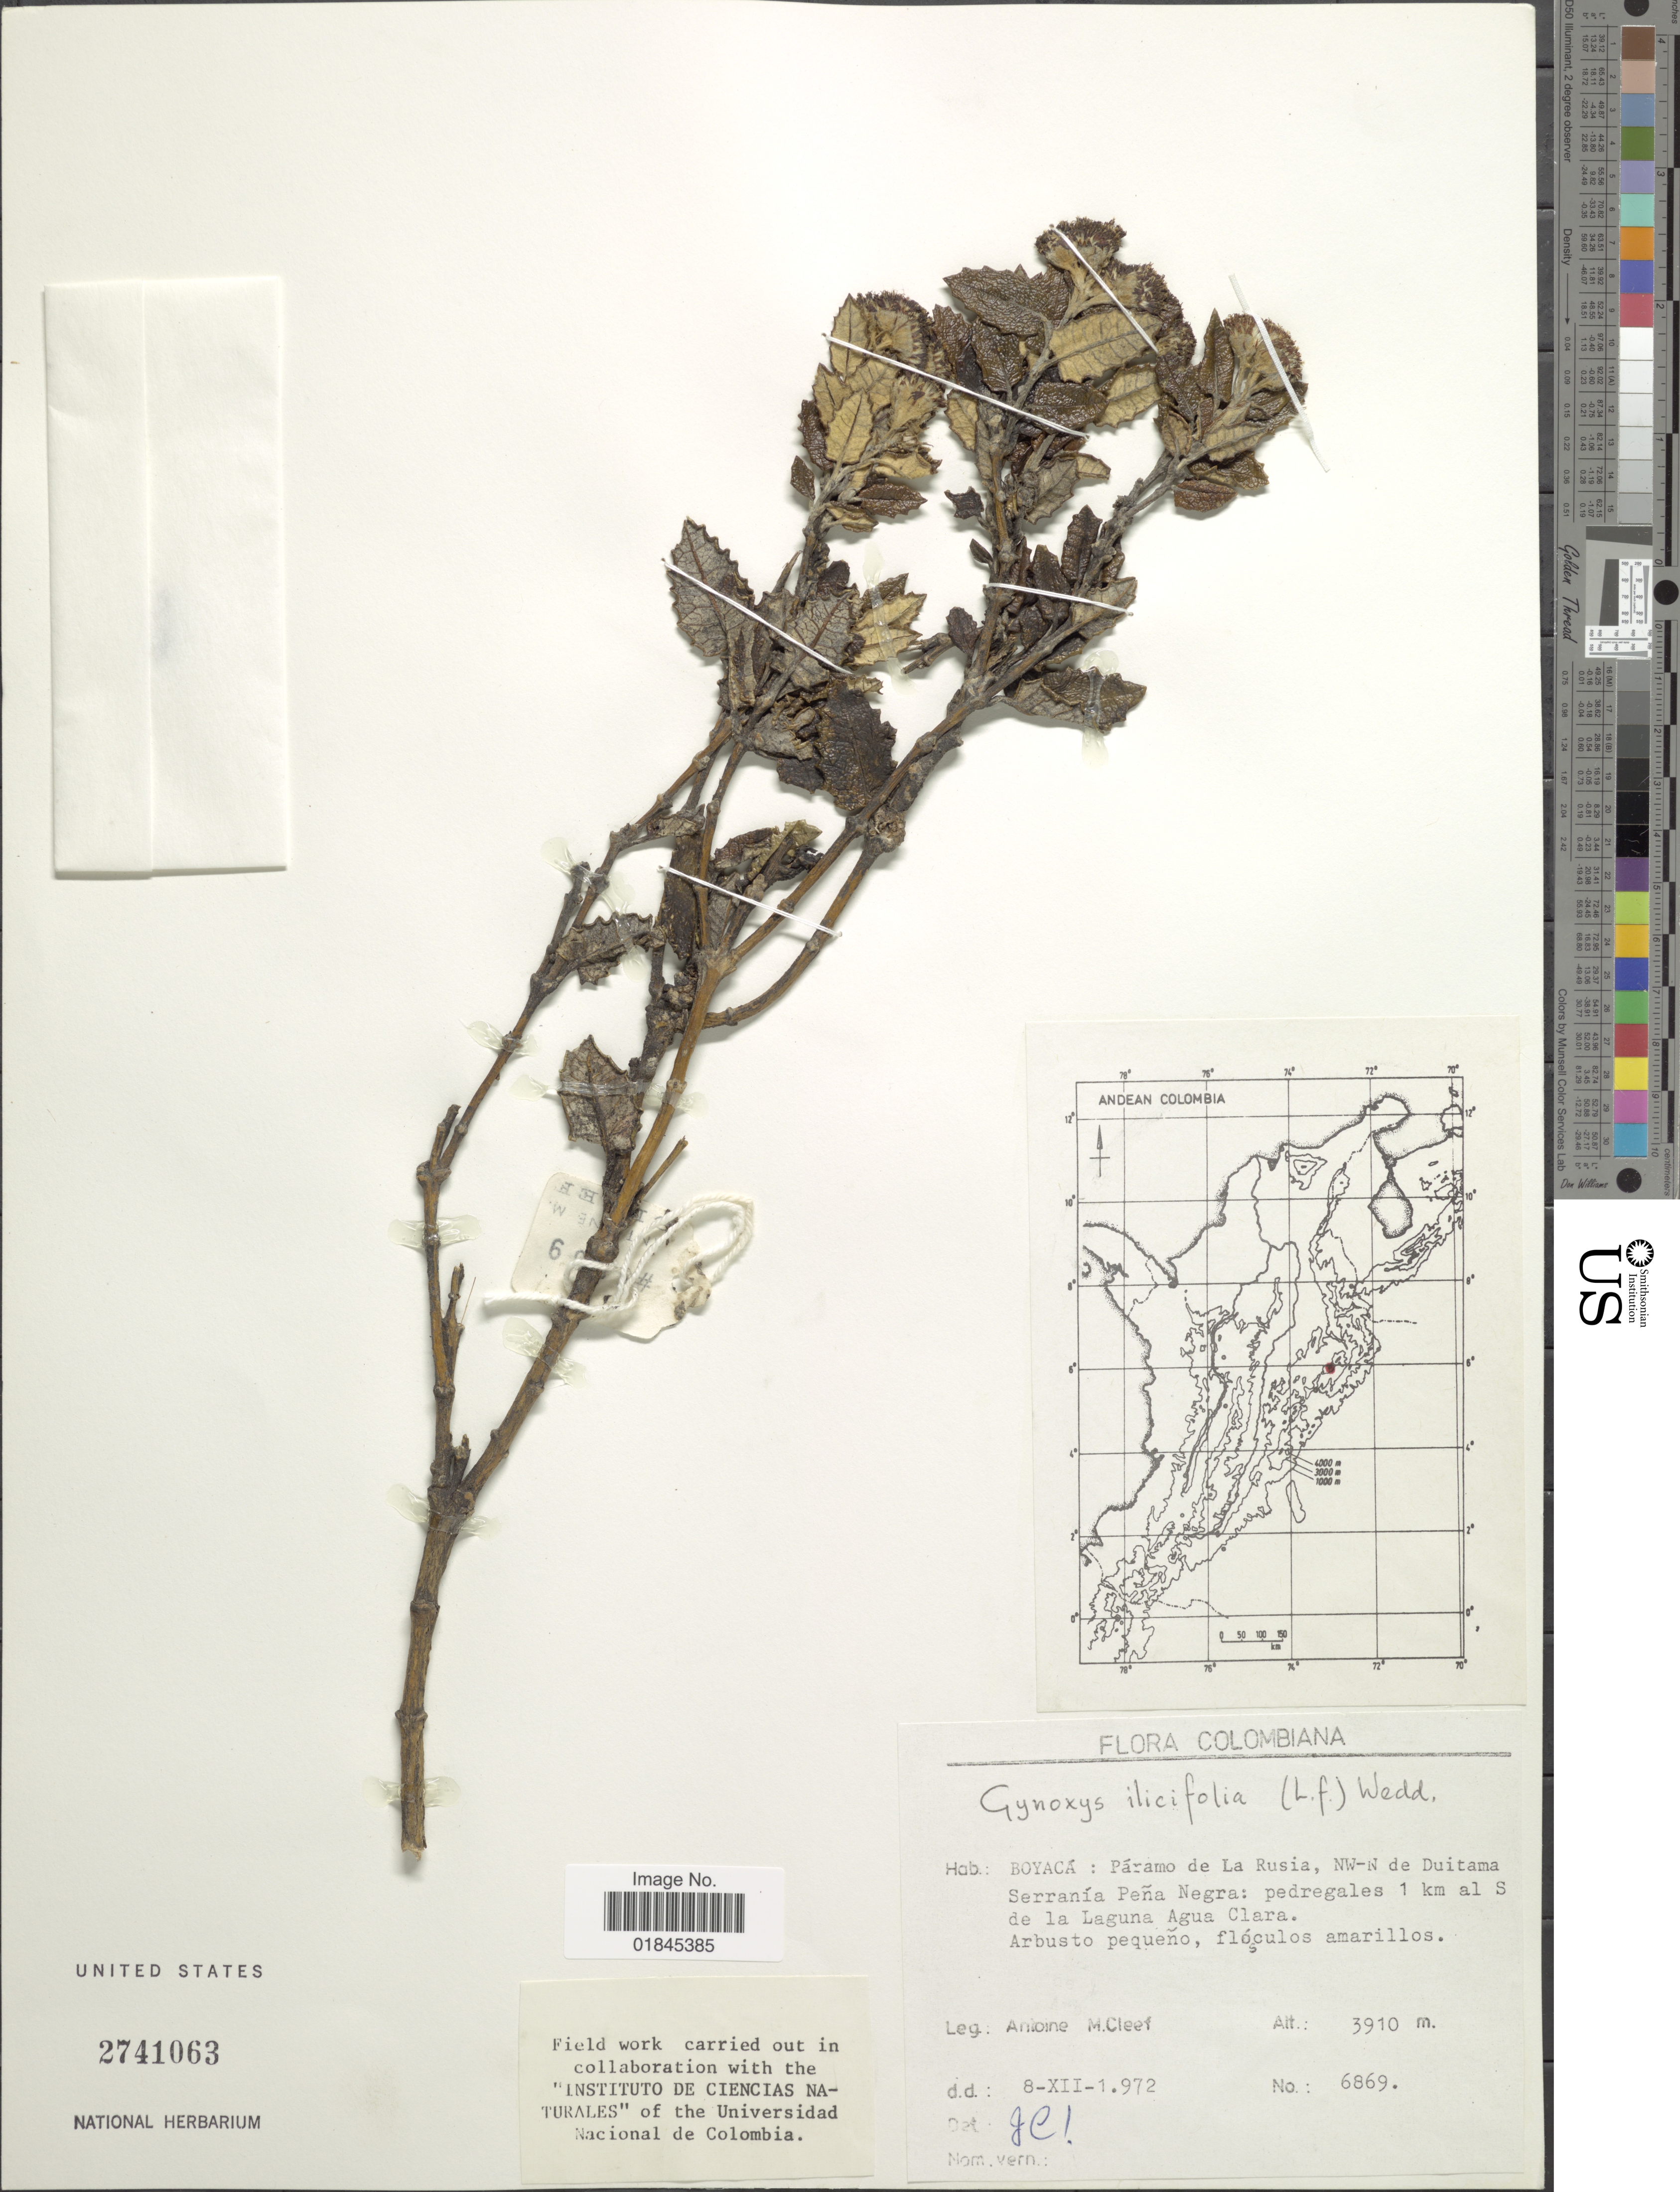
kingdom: Plantae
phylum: Tracheophyta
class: Magnoliopsida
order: Asterales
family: Asteraceae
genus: Pentacalia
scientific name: Pentacalia ilicifolia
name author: (L. f.) Cuatrec. & H. Rob.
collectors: A. M. Cleef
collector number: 6869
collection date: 1972-12-08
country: Colombia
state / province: Boyacá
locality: Boyacá: Páramo de La Rusia, NW-N de Duitama Serranía Peña Negra: pedregales 1 km al S de la Laguna Agua Clara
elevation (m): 3910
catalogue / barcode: US 2741063